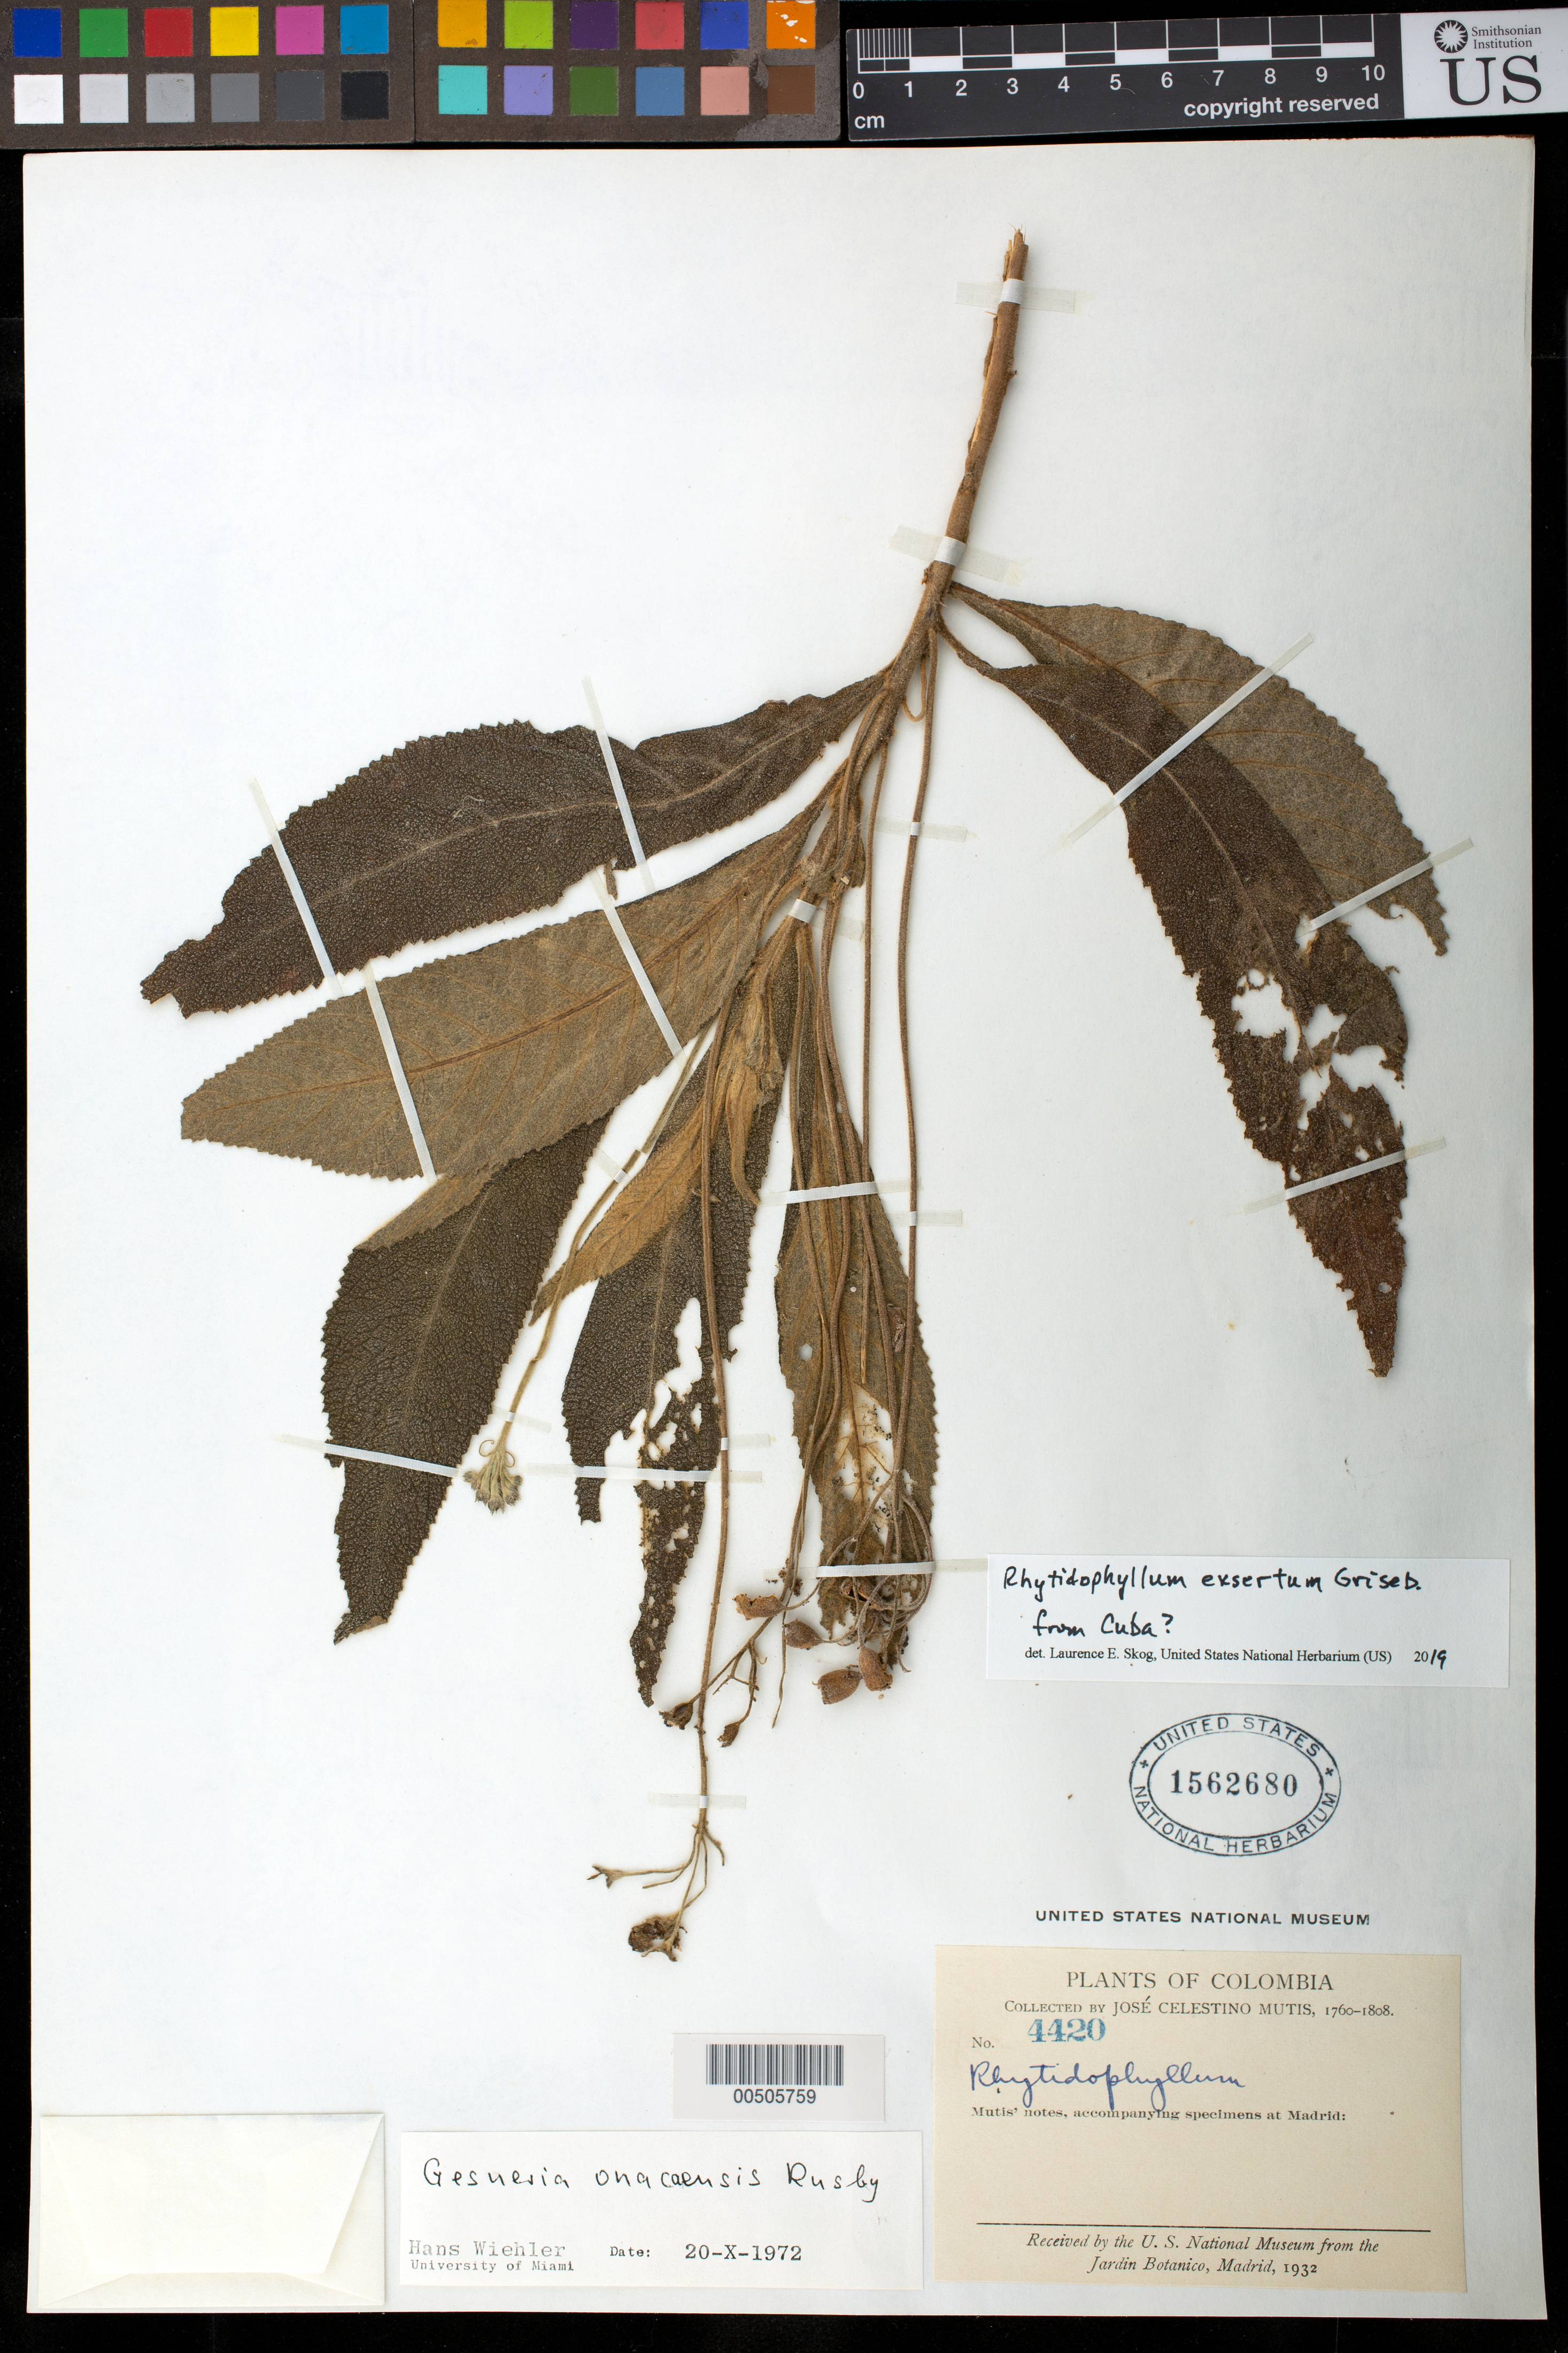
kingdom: Plantae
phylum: Tracheophyta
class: Magnoliopsida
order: Lamiales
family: Gesneriaceae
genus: Gesneria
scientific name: Gesneria exserta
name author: Sw.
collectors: J. C. B. Mutis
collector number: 4420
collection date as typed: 1760-1808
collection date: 1760/1808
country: Colombia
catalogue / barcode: US 1562680